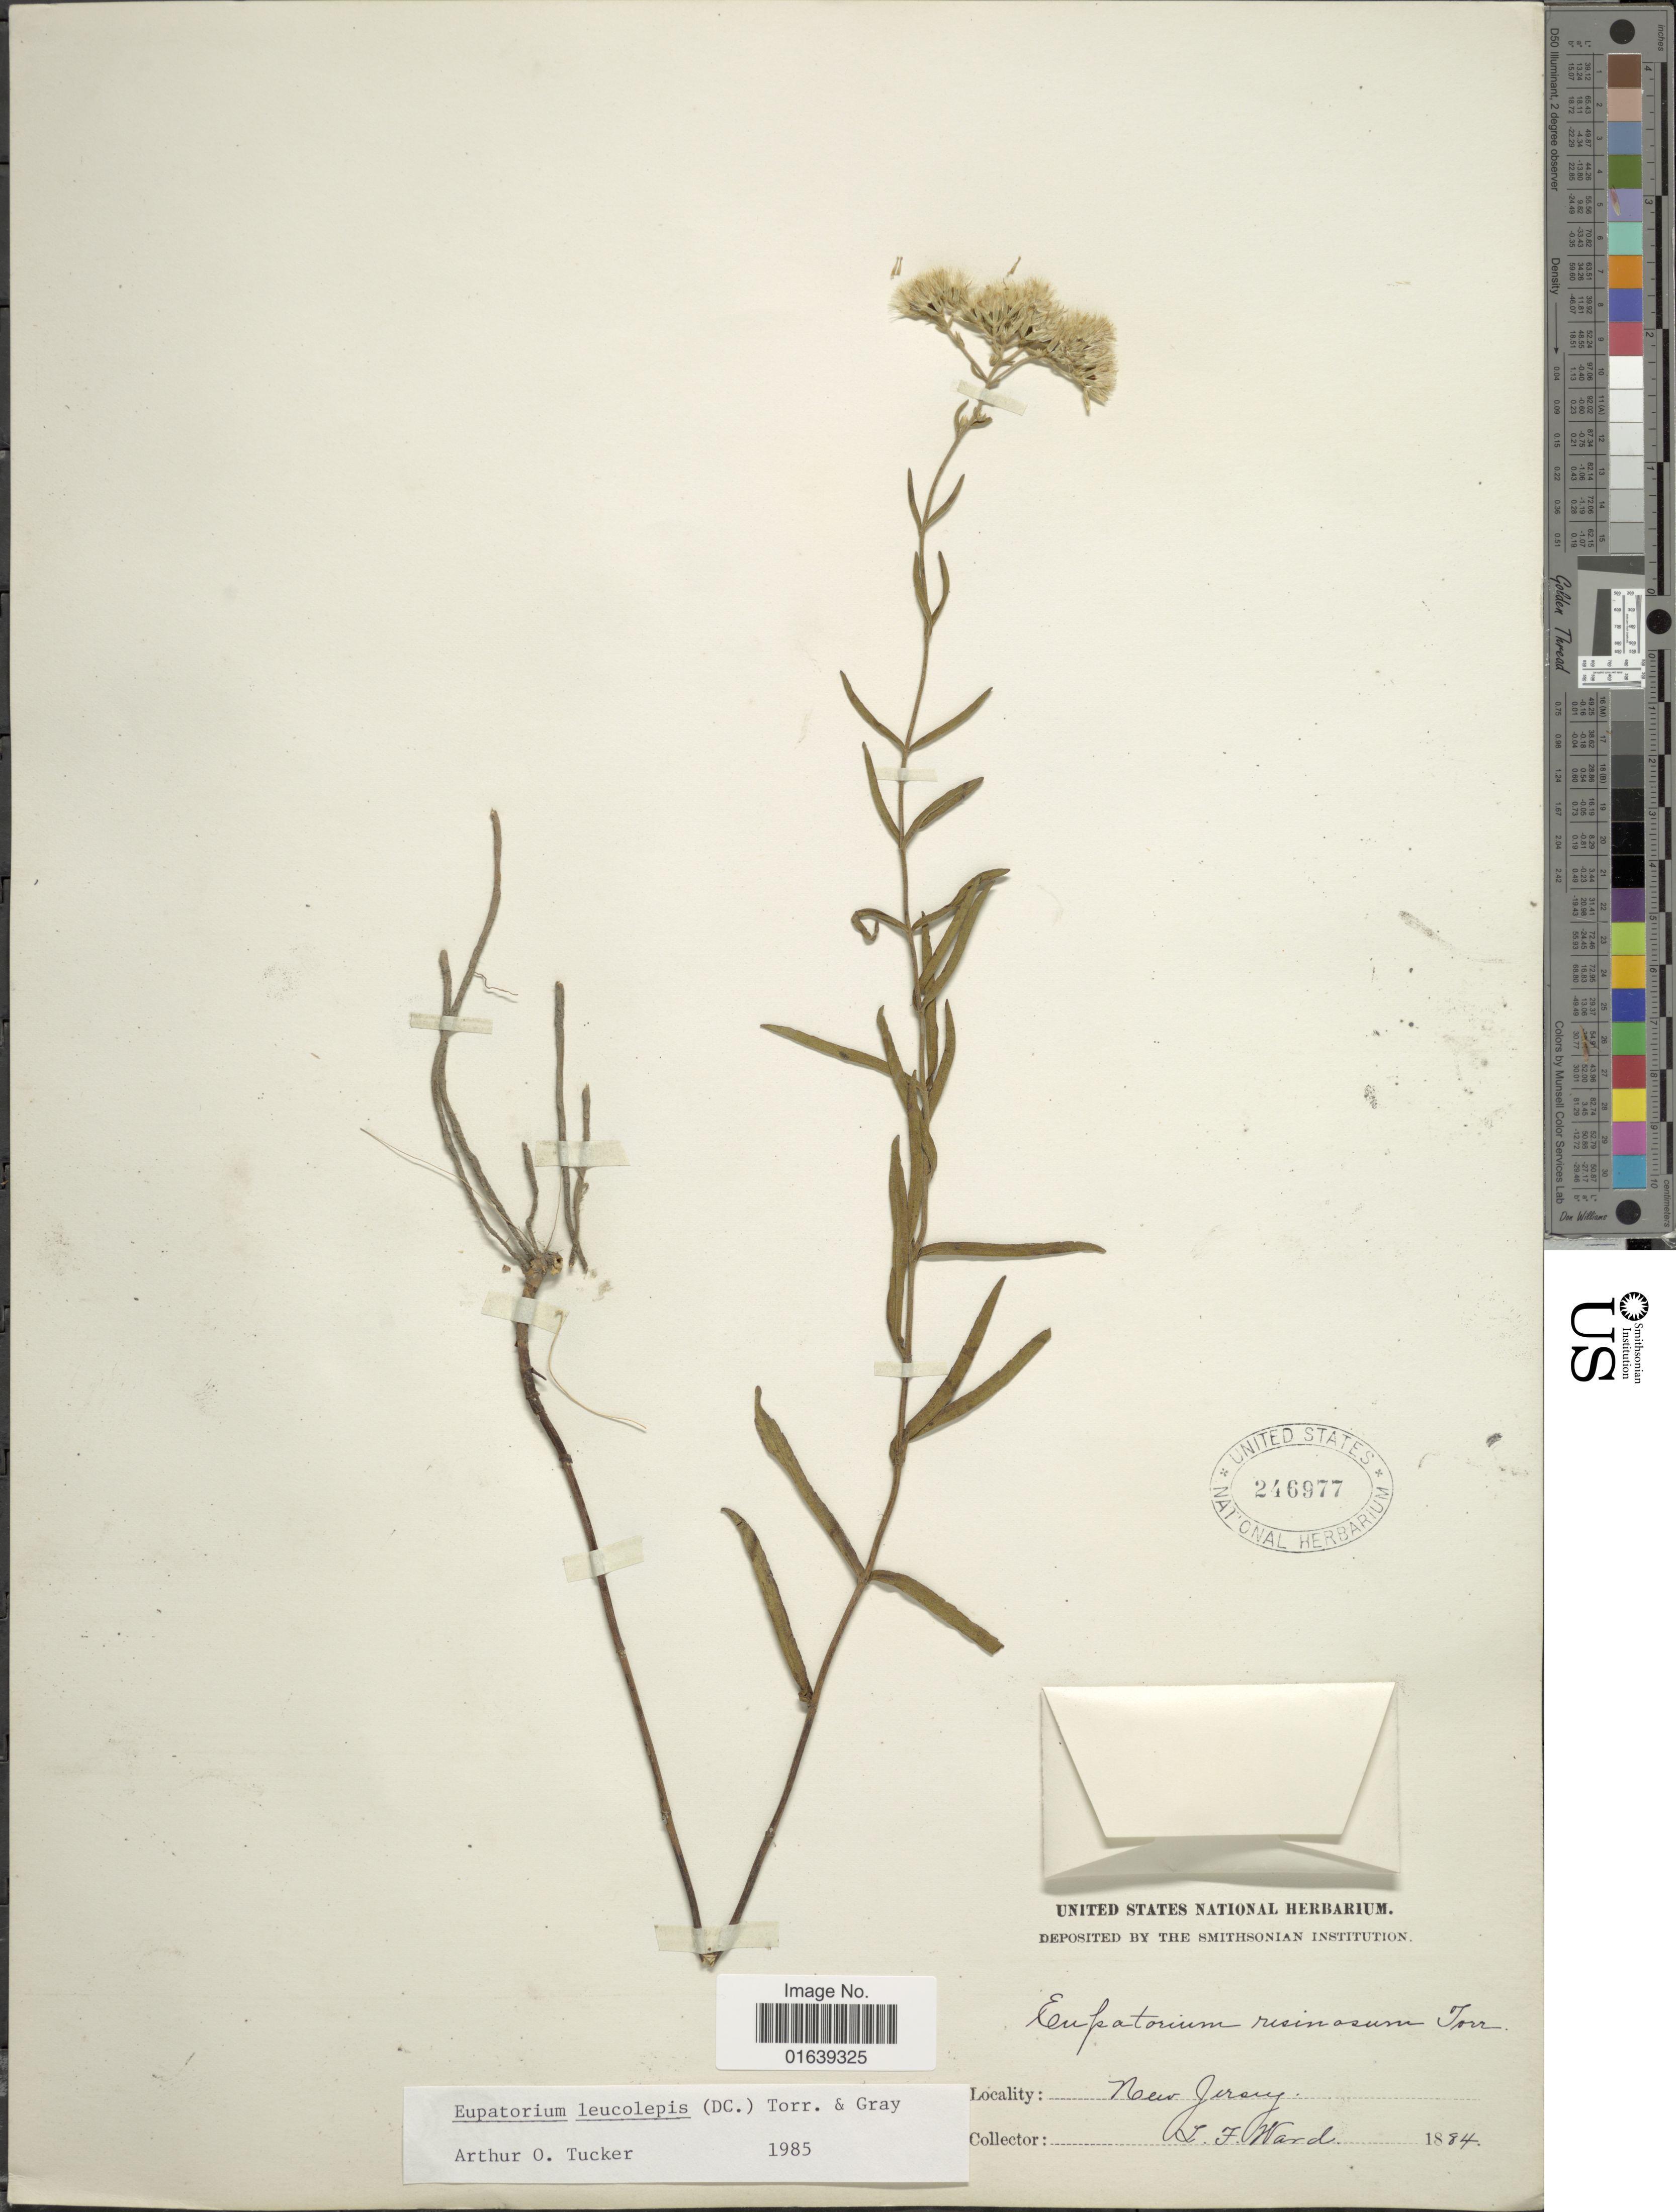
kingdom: Plantae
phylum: Tracheophyta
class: Magnoliopsida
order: Asterales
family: Asteraceae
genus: Eupatorium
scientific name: Eupatorium leucolepis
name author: (DC.) Torr. & A. Gray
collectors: L. Ward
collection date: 1884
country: United States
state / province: New Jersey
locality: New Jersey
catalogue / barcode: US 246977